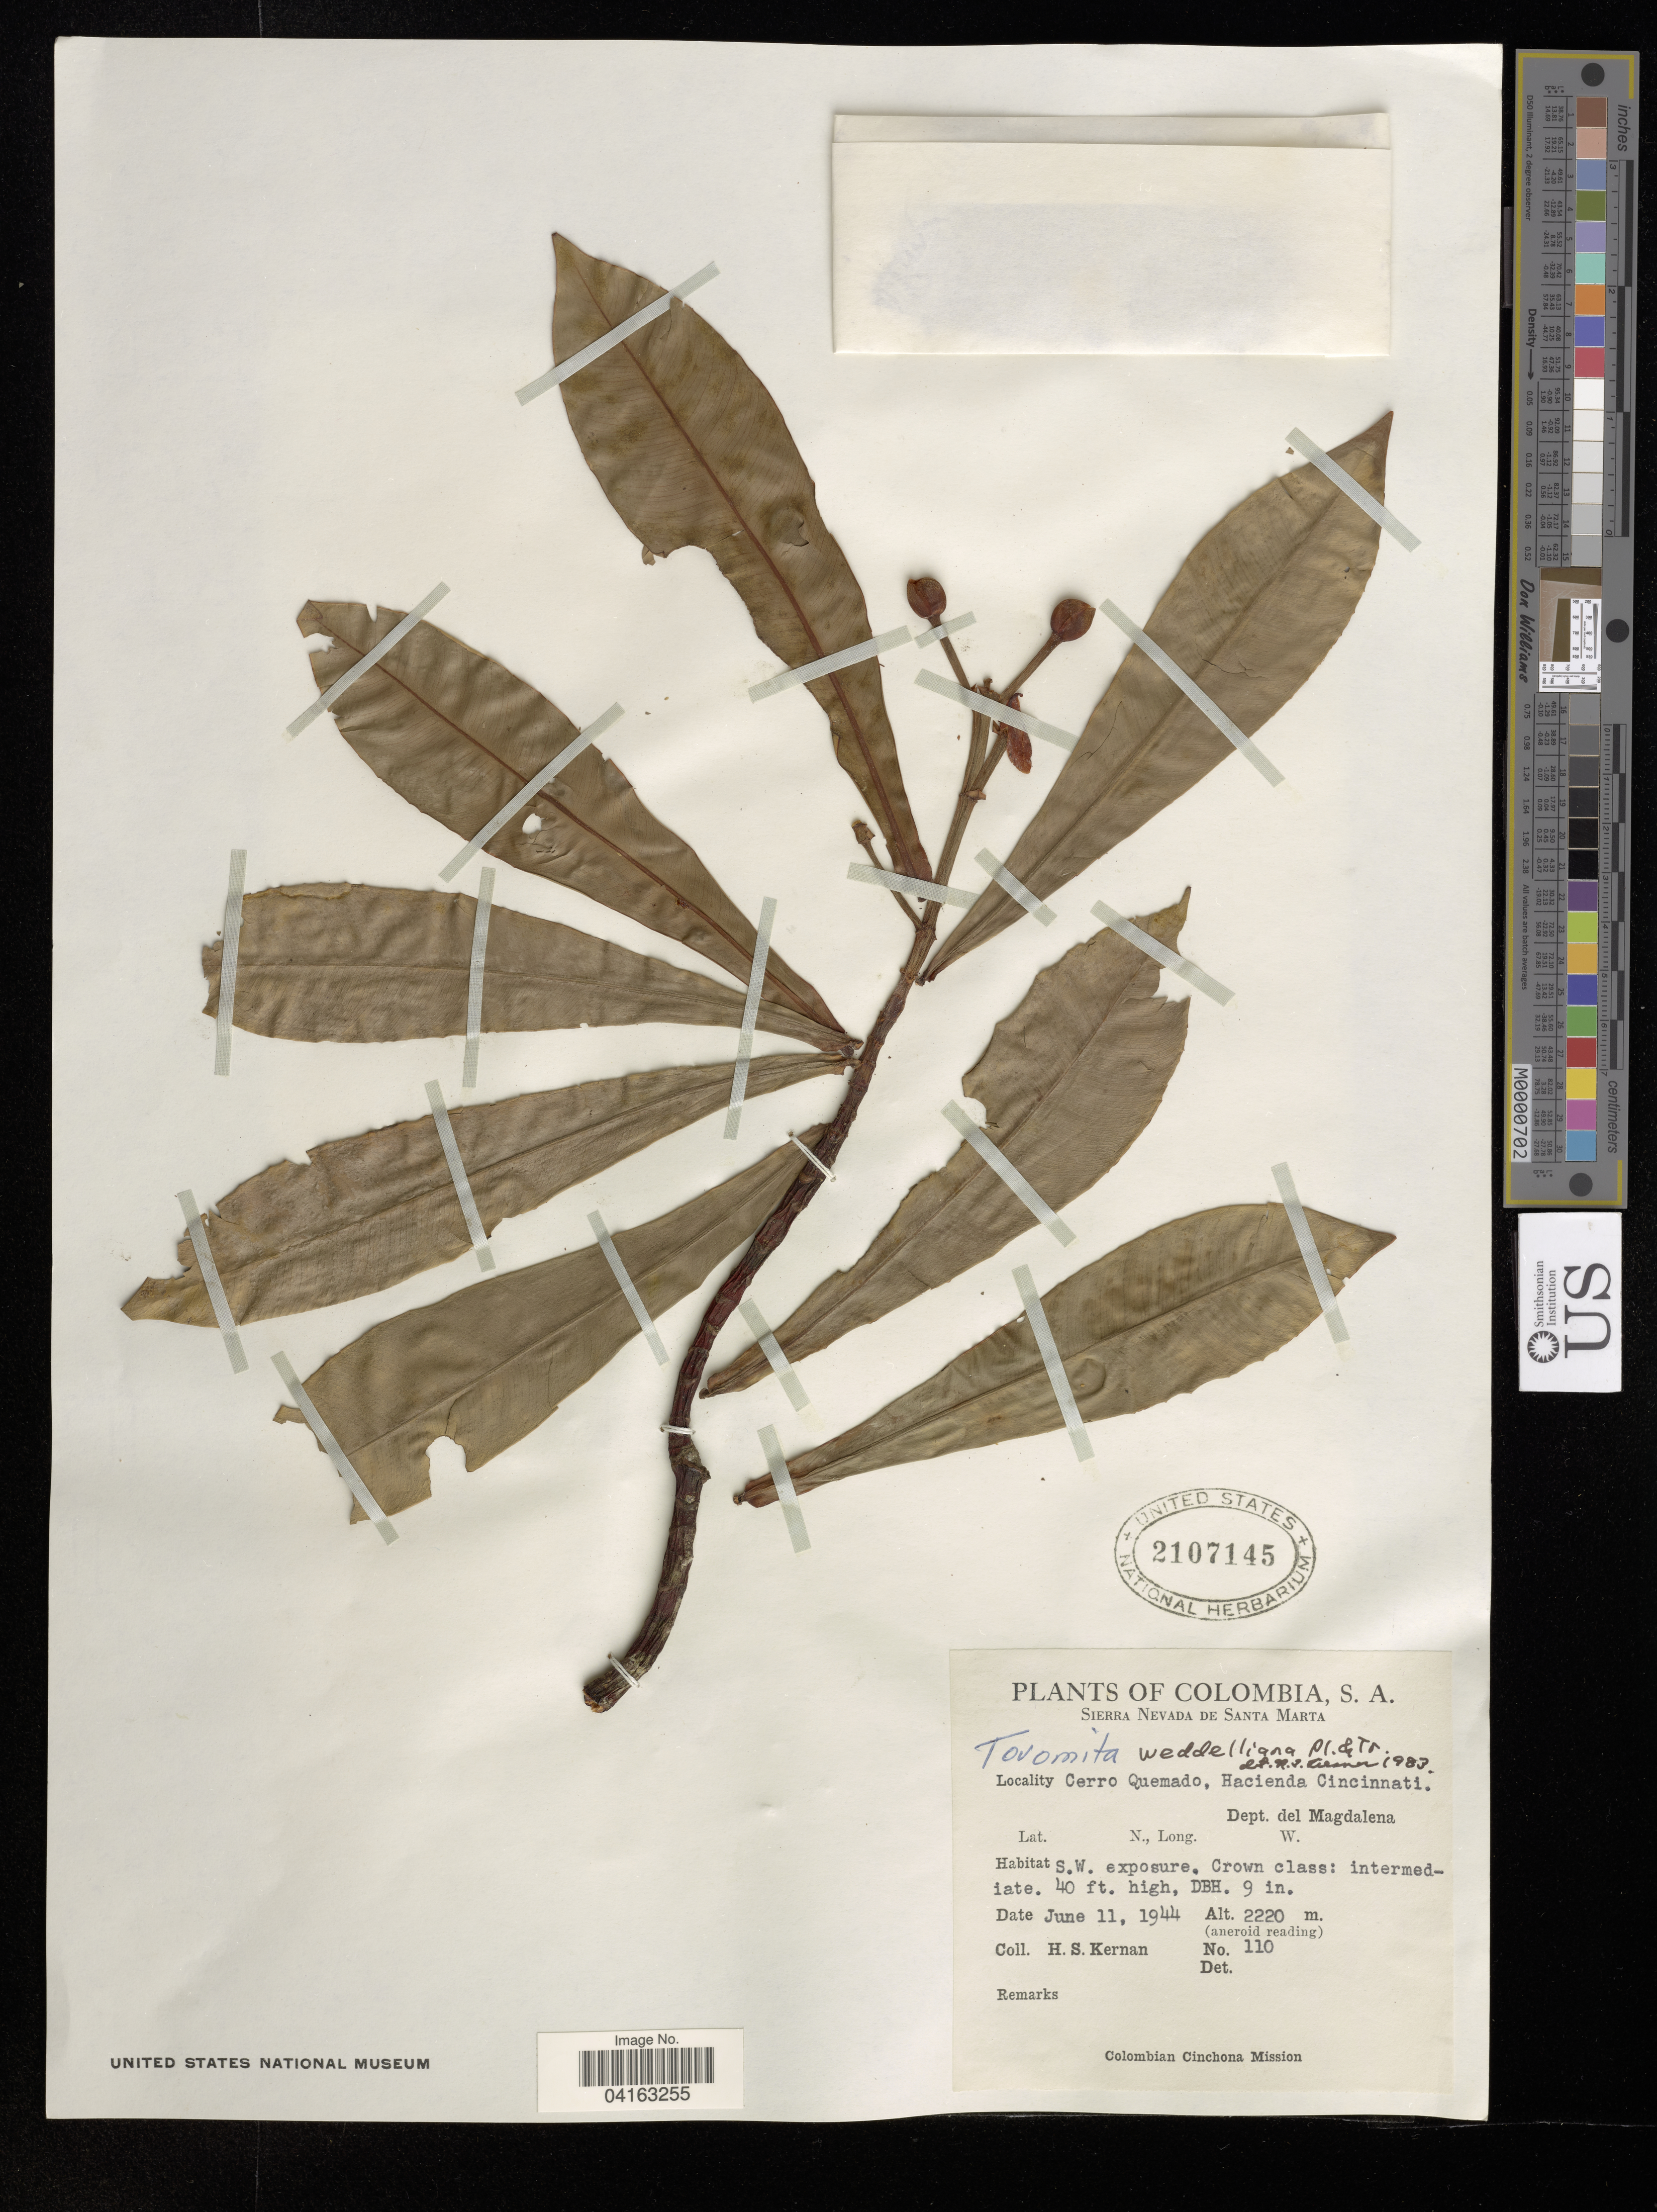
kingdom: Plantae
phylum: Tracheophyta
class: Magnoliopsida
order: Malpighiales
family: Clusiaceae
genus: Tovomita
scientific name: Tovomita weddelliana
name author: Planch. & Triana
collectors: H. Kernan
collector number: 110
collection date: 1944-06-11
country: Colombia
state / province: Magdalena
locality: Sierra Nevada de Santa Marta. Cerro Quemado, Hacienda Cincinnati.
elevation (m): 2220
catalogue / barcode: US 2107145